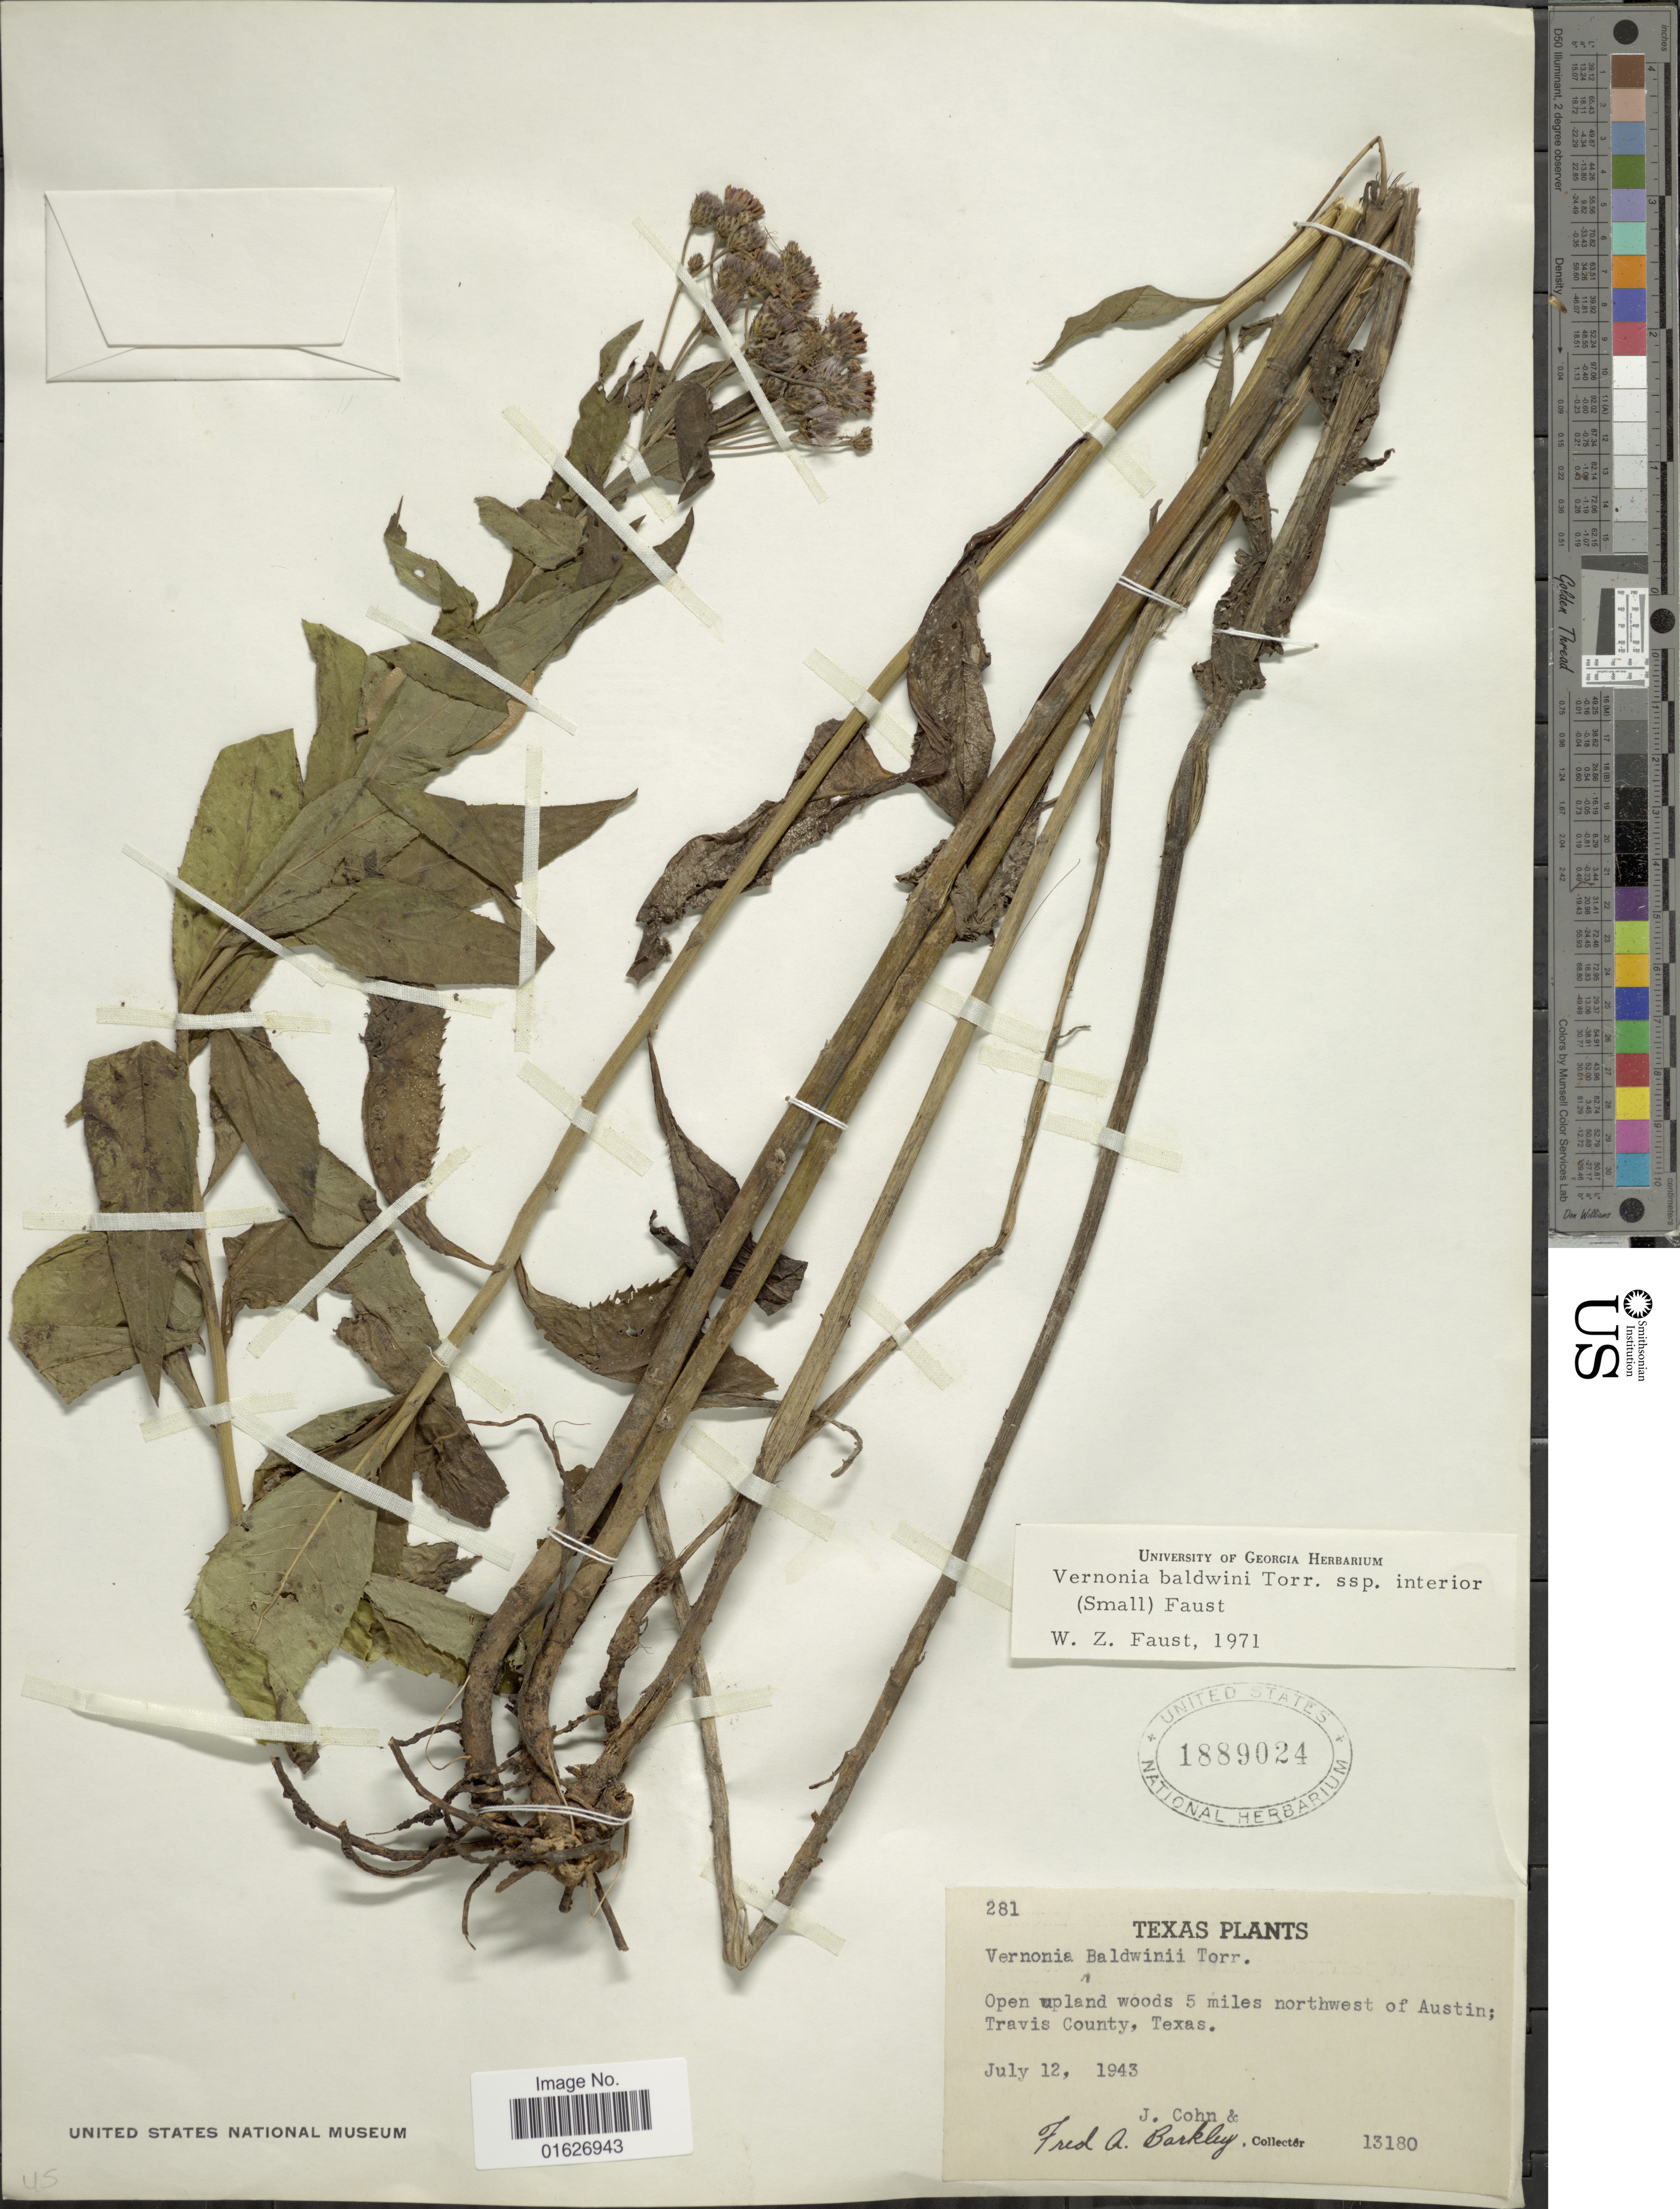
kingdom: Plantae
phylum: Tracheophyta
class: Magnoliopsida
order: Asterales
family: Asteraceae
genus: Vernonia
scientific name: Vernonia baldwinii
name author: Torr.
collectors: J. Cohn & F. A. Barkley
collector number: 13180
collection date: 1943-07-12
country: United States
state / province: Texas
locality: Open upland woods 5 miles northwest of Austin; Travis County.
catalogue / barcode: US 1889024